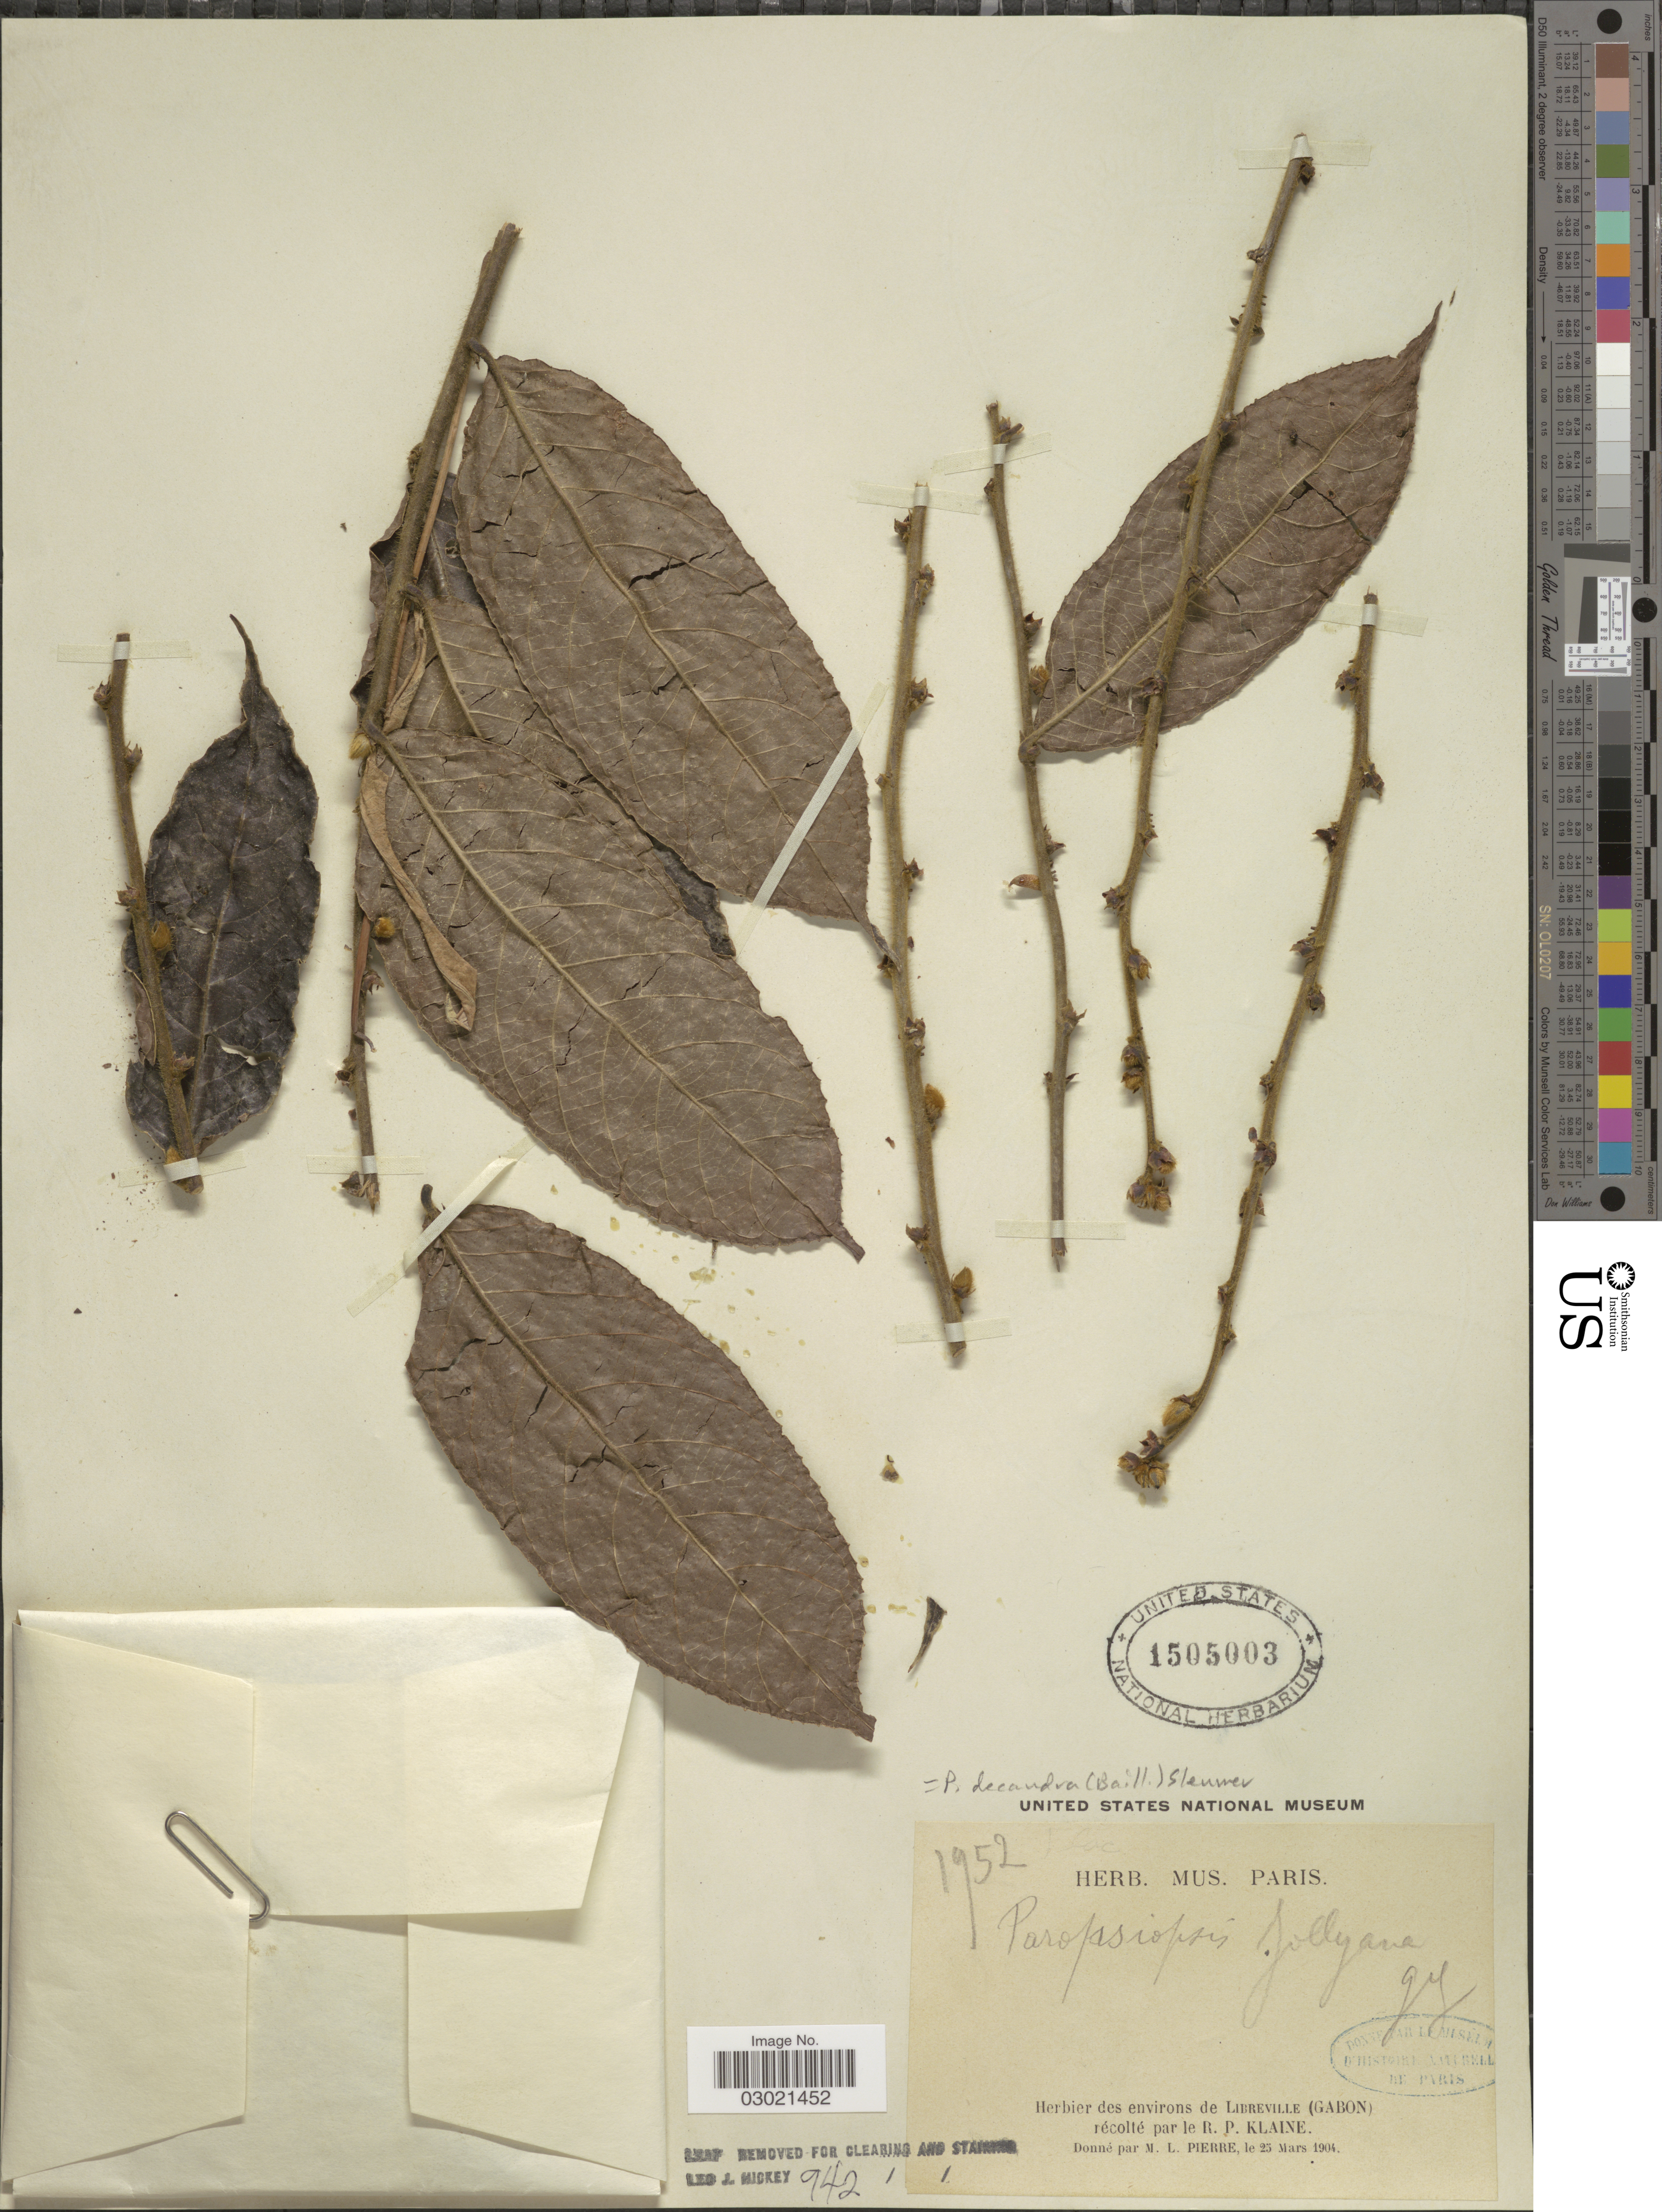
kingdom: Plantae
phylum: Tracheophyta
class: Magnoliopsida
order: Malpighiales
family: Passifloraceae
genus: Paropsiopsis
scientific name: Paropsiopsis decandra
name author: (Baill.) Sleumer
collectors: R. Klaine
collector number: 1952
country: Gabon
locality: Herbier des environs de Libreville.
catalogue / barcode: US 1505003